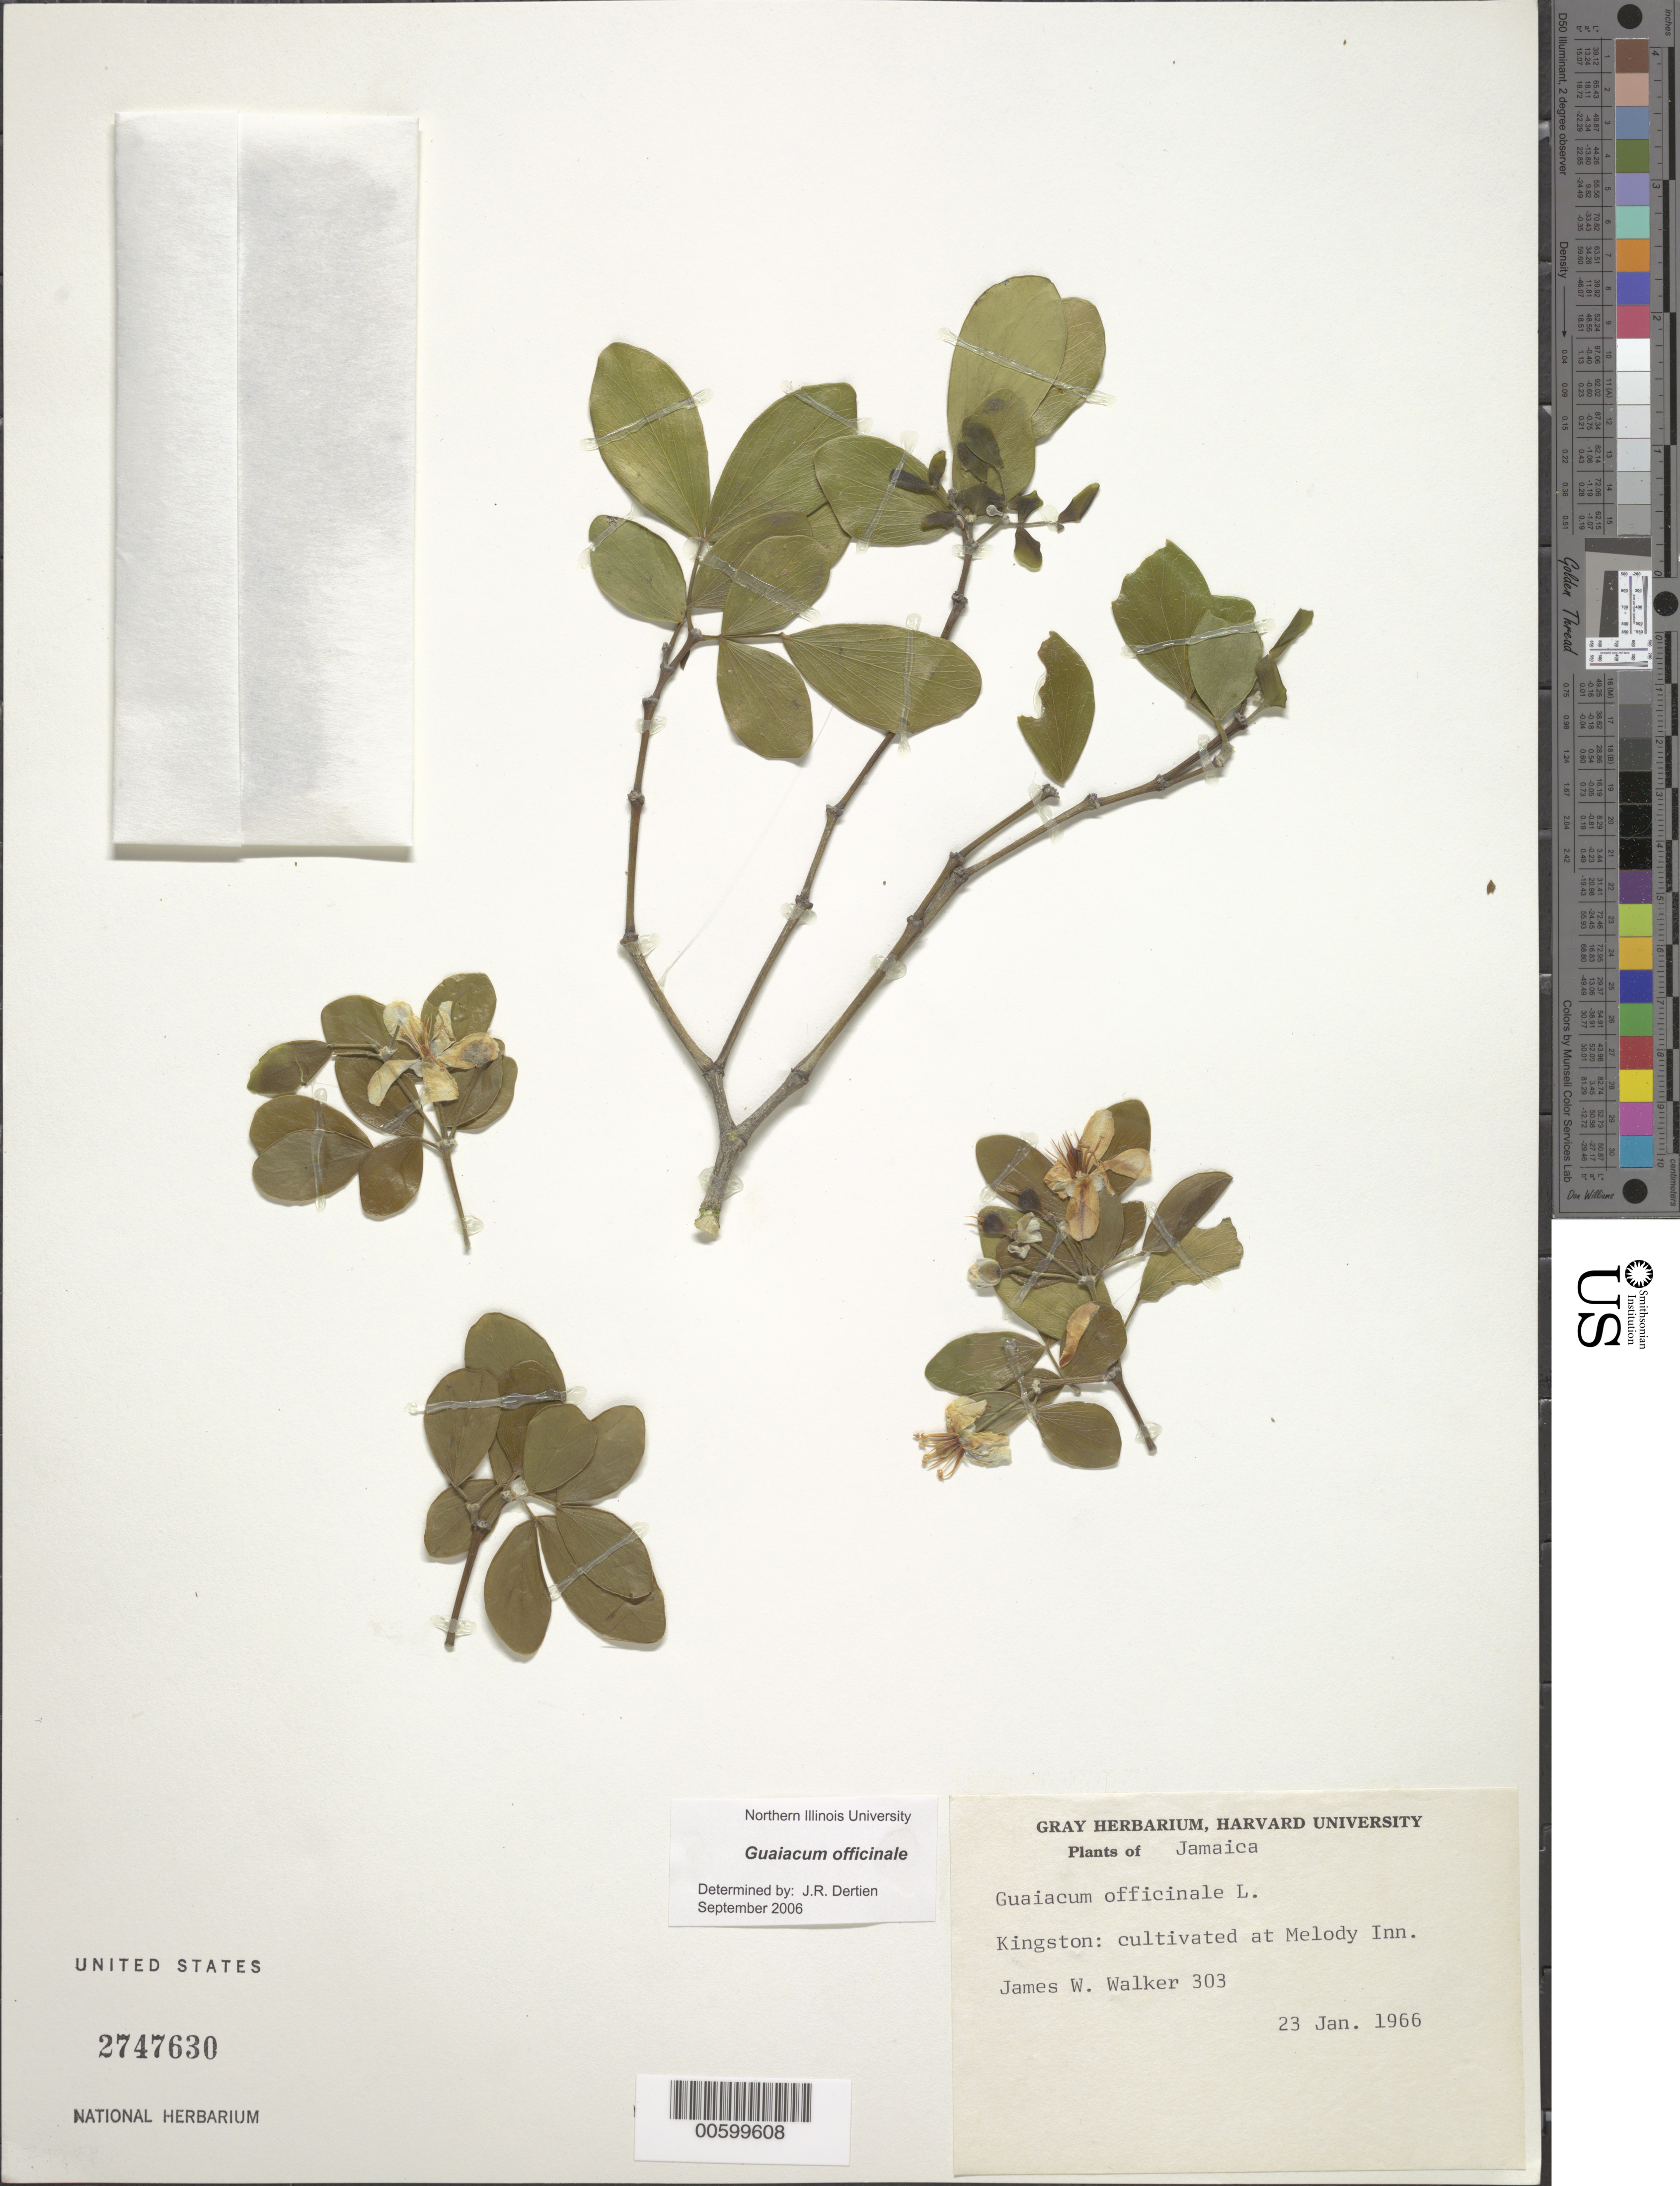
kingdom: Plantae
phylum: Tracheophyta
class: Magnoliopsida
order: Zygophyllales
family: Zygophyllaceae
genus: Guaiacum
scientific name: Guaiacum officinale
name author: L.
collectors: J. W. Walker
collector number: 303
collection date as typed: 23 Jan 1966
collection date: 1966-01-23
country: Jamaica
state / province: Kingston-St. John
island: Greater Antilles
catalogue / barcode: US 2747630